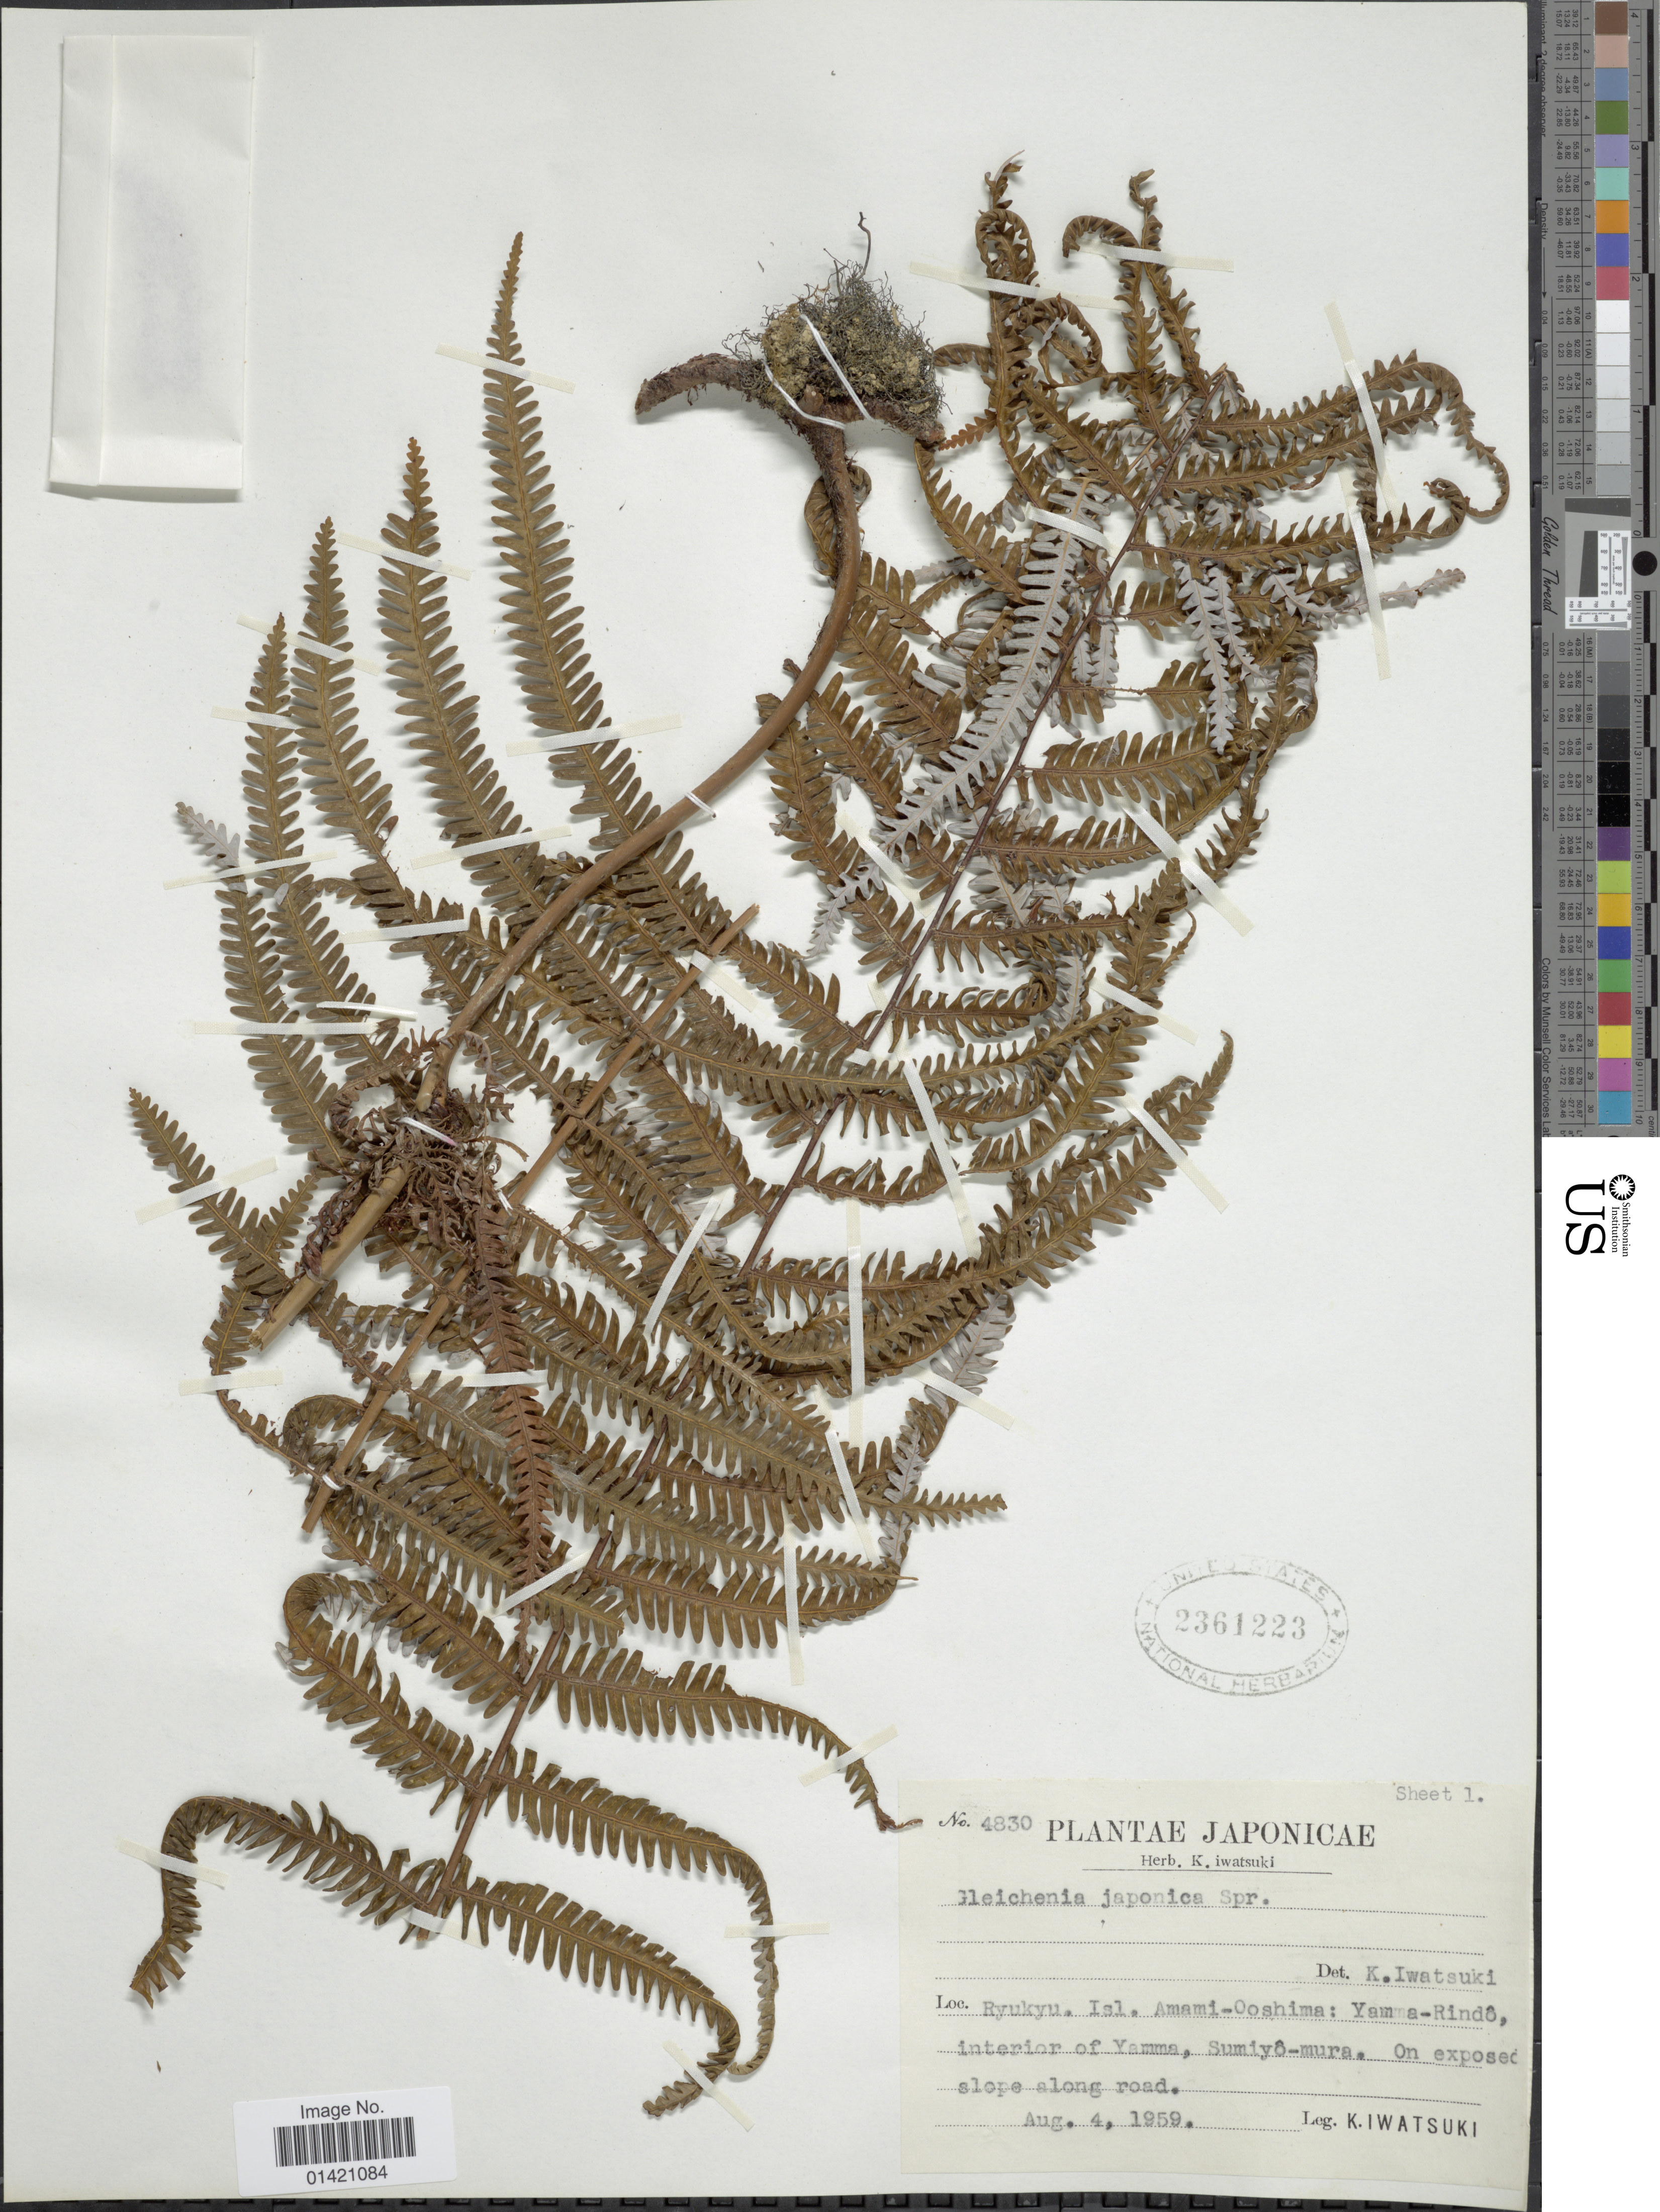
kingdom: Plantae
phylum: Tracheophyta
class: Polypodiopsida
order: Gleicheniales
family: Gleicheniaceae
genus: Diplopterygium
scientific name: Diplopterygium glaucum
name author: (Thunb. ex Houtt.) Nakai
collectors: K. Iwatsuki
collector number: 4830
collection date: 1959-08-04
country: Japan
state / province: Okinawa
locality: Ryukyu. Isl. Amami-Ooshima: Yamma-Rindo, interior of Yamma, Sumiyo-mura. On exposed slope along road.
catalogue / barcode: US 2361223